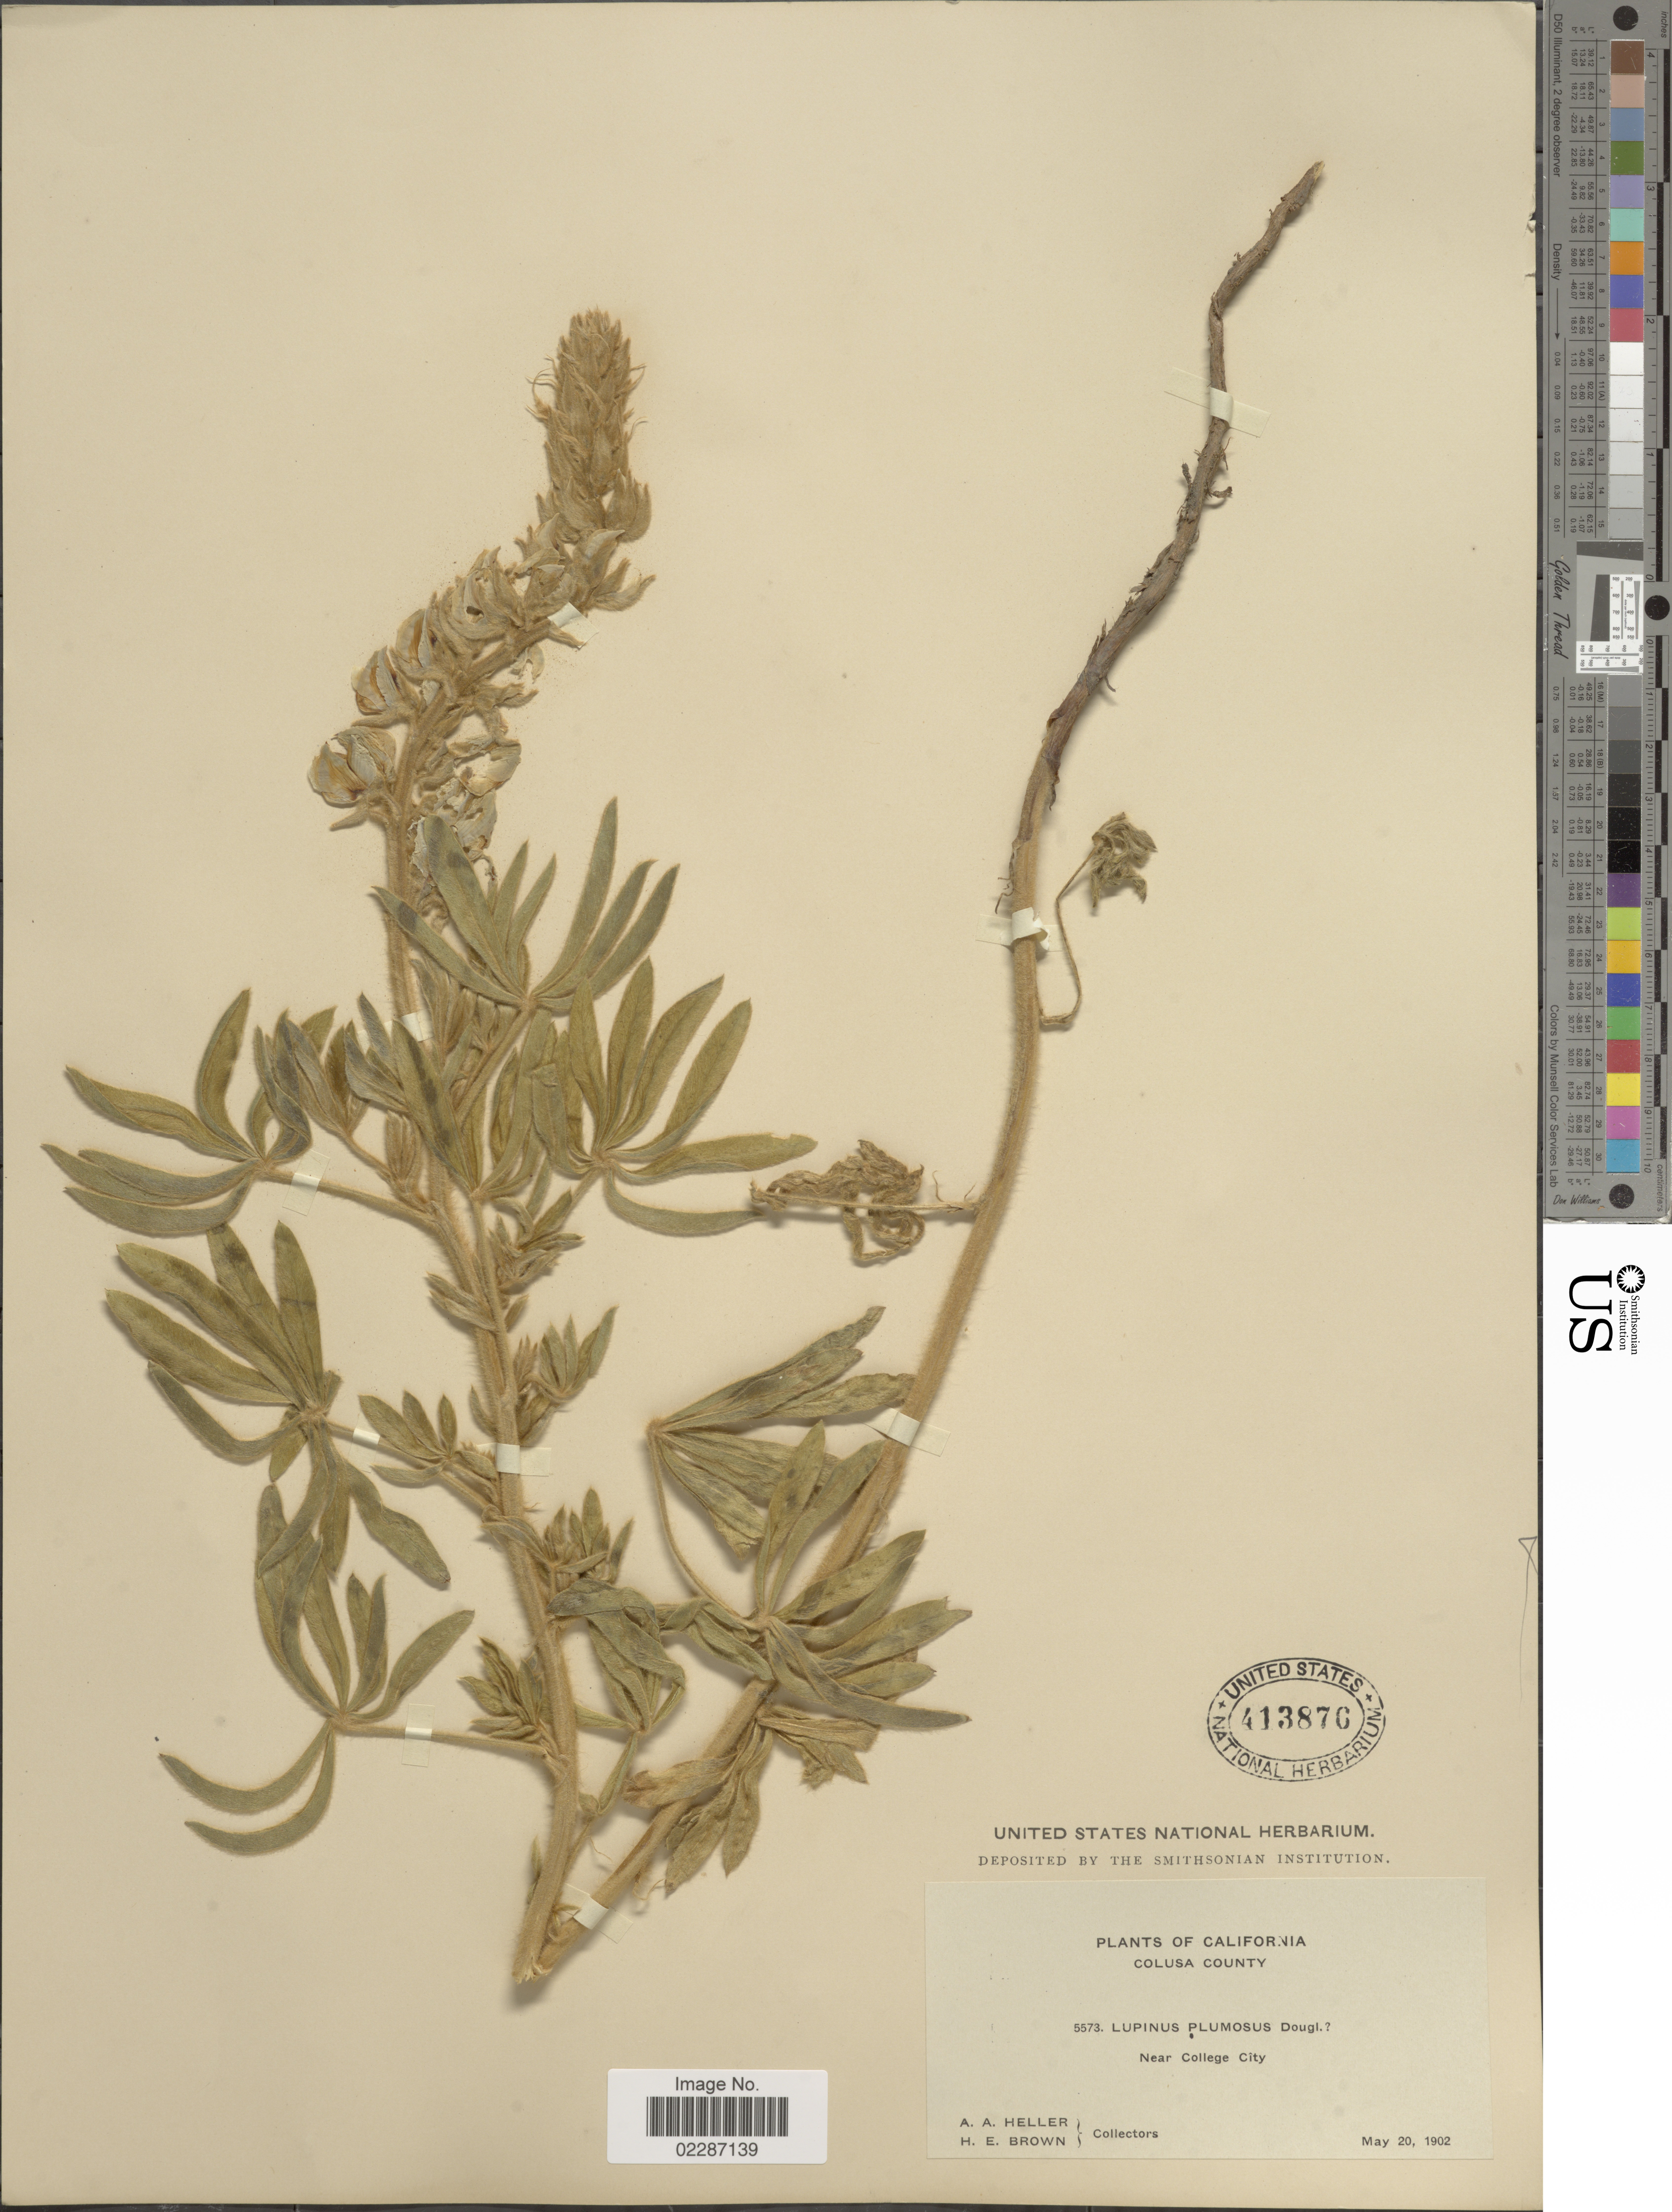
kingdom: Plantae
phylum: Tracheophyta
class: Magnoliopsida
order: Fabales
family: Fabaceae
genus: Lupinus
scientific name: Lupinus proximus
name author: A. Heller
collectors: A. A. Heller & H. E. Brown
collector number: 5573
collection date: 1902-05-20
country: United States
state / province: California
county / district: Colusa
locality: Colusa County, Near College City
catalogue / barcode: US 413876